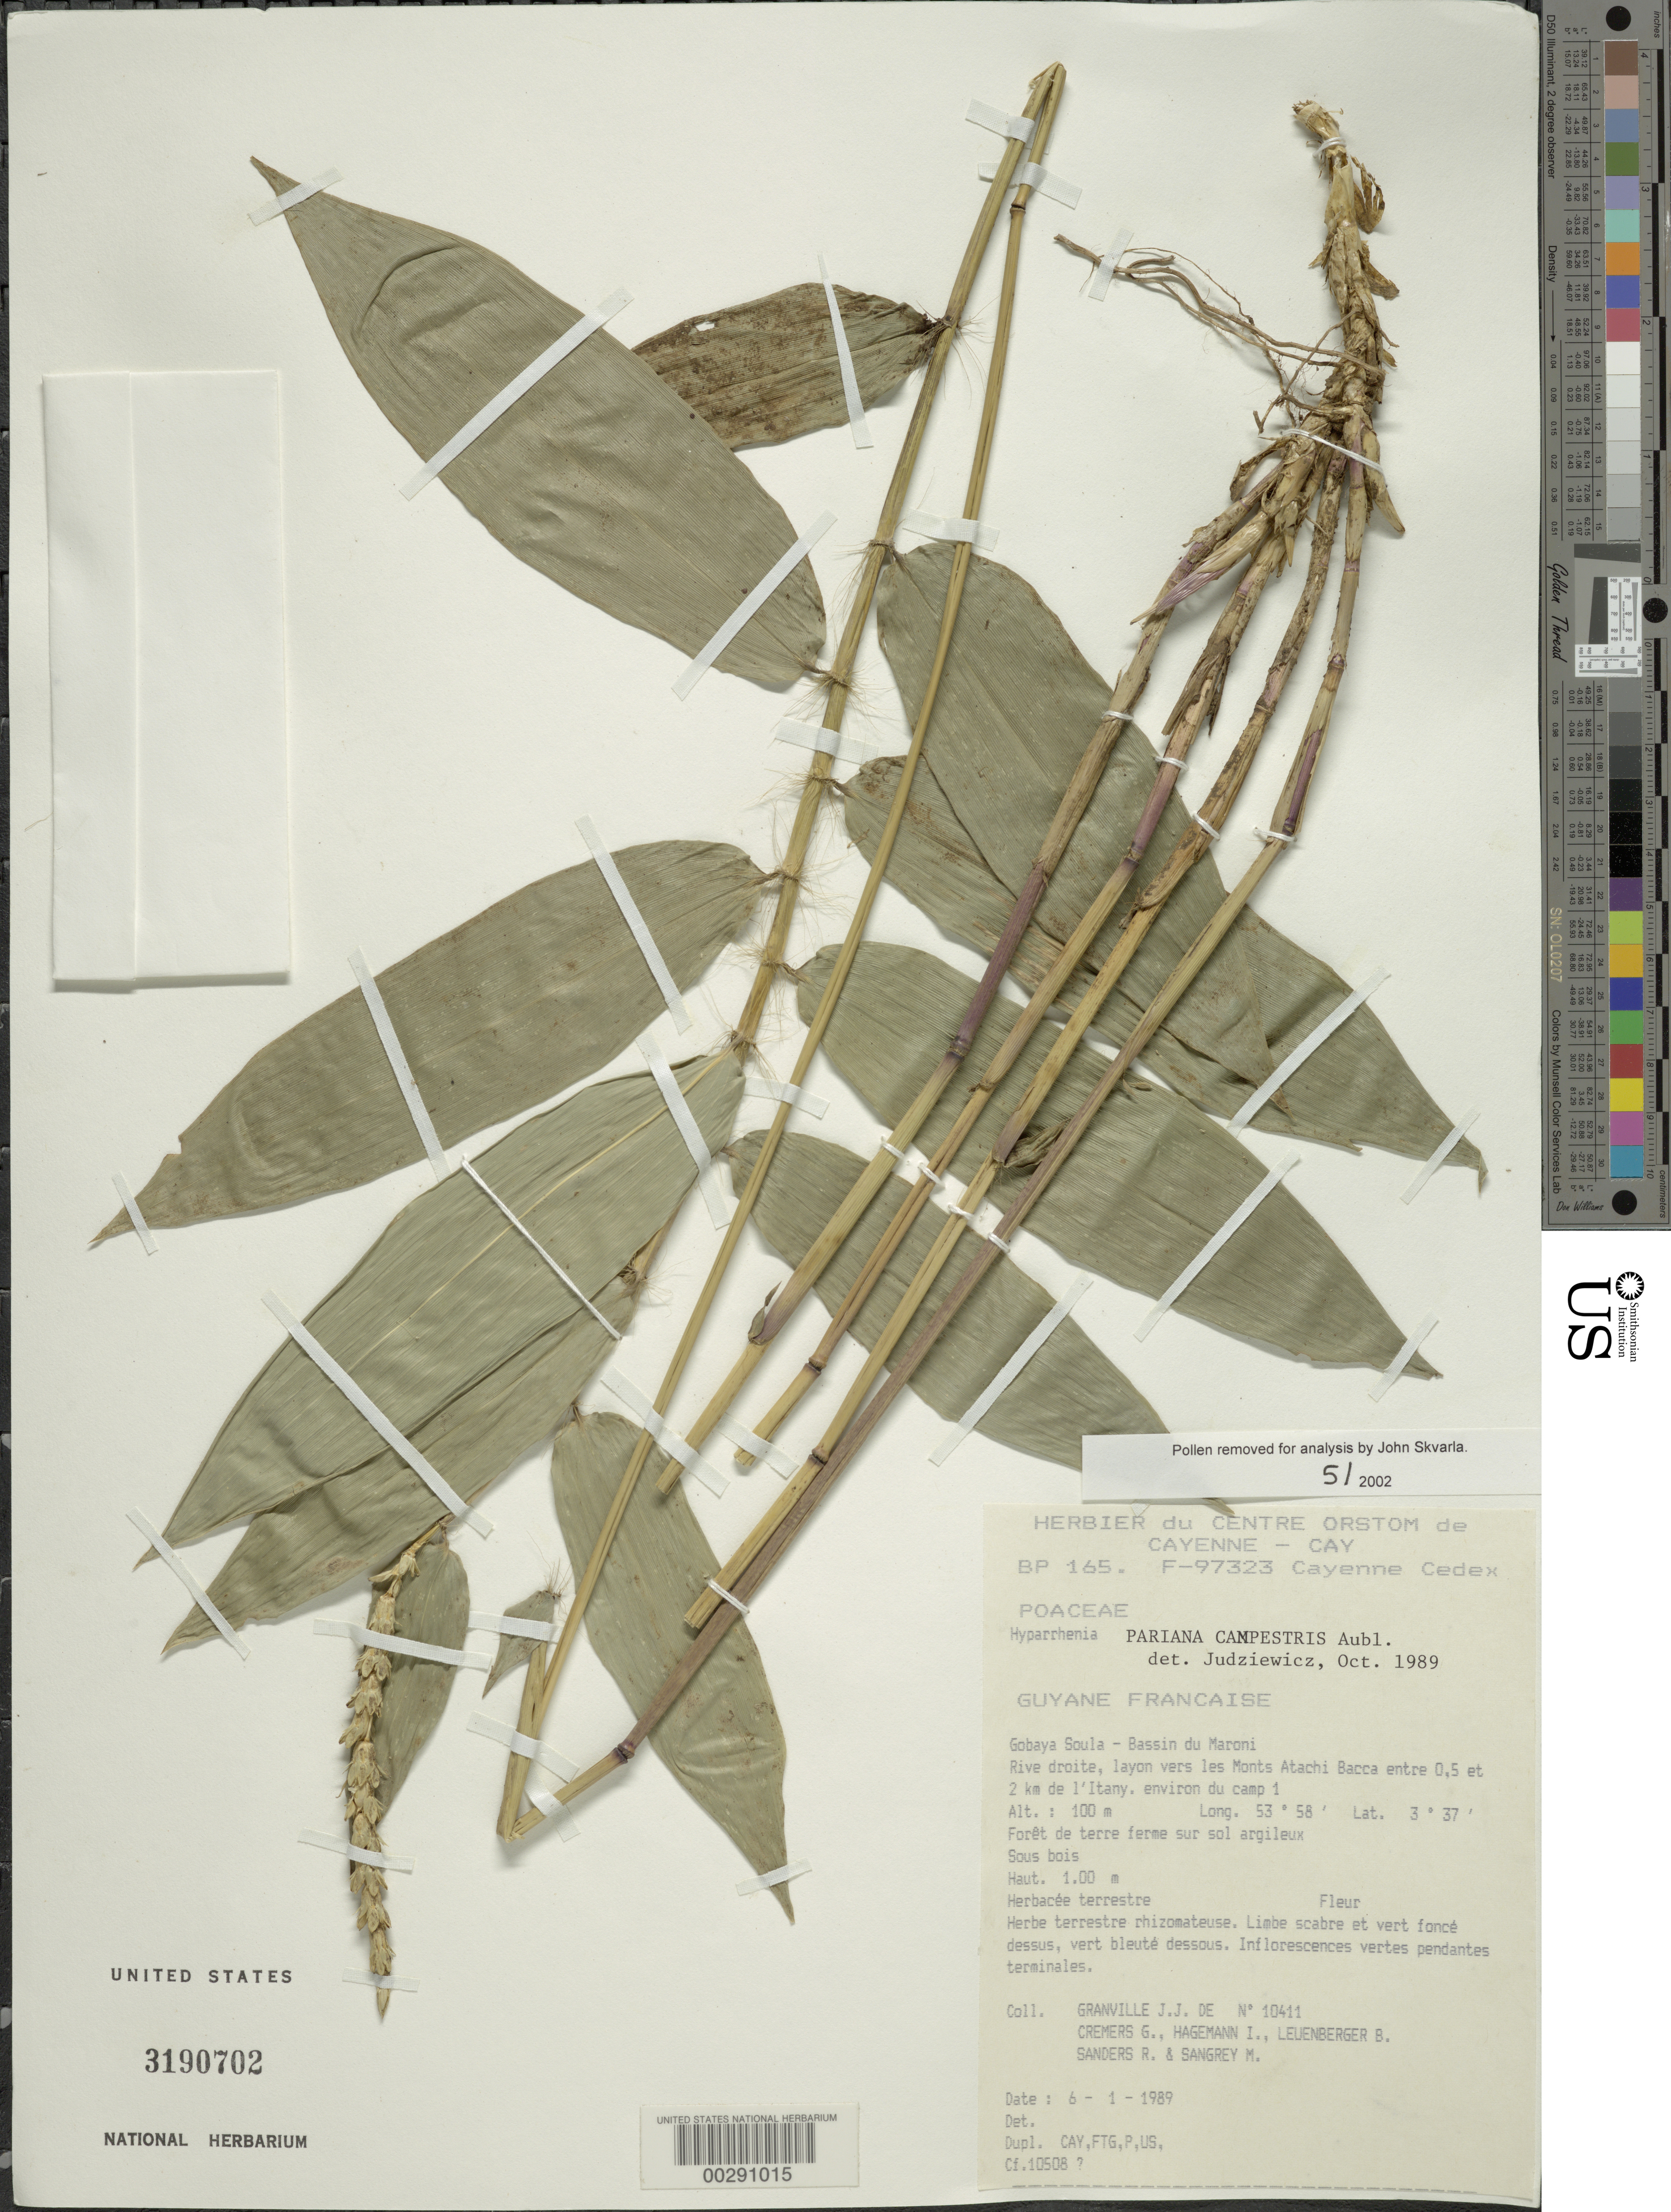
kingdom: Plantae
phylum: Tracheophyta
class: Liliopsida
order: Poales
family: Poaceae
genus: Pariana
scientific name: Pariana campestris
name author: Aubl.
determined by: Judziewicz, E. J.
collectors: J.-J. de Granville, G. Cremers, I. Hagemann, B. Leuenberger & M. S. Sangrey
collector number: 10411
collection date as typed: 06 Jan 1989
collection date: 1989-01-06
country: French Guiana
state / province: Saint-Laurent-du-Maroni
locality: Mont atachi bacca, vicinity of camp no. 1. [in former inini arrondissement.]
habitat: Forest on terre firme over clay soil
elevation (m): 100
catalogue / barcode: US 3190702